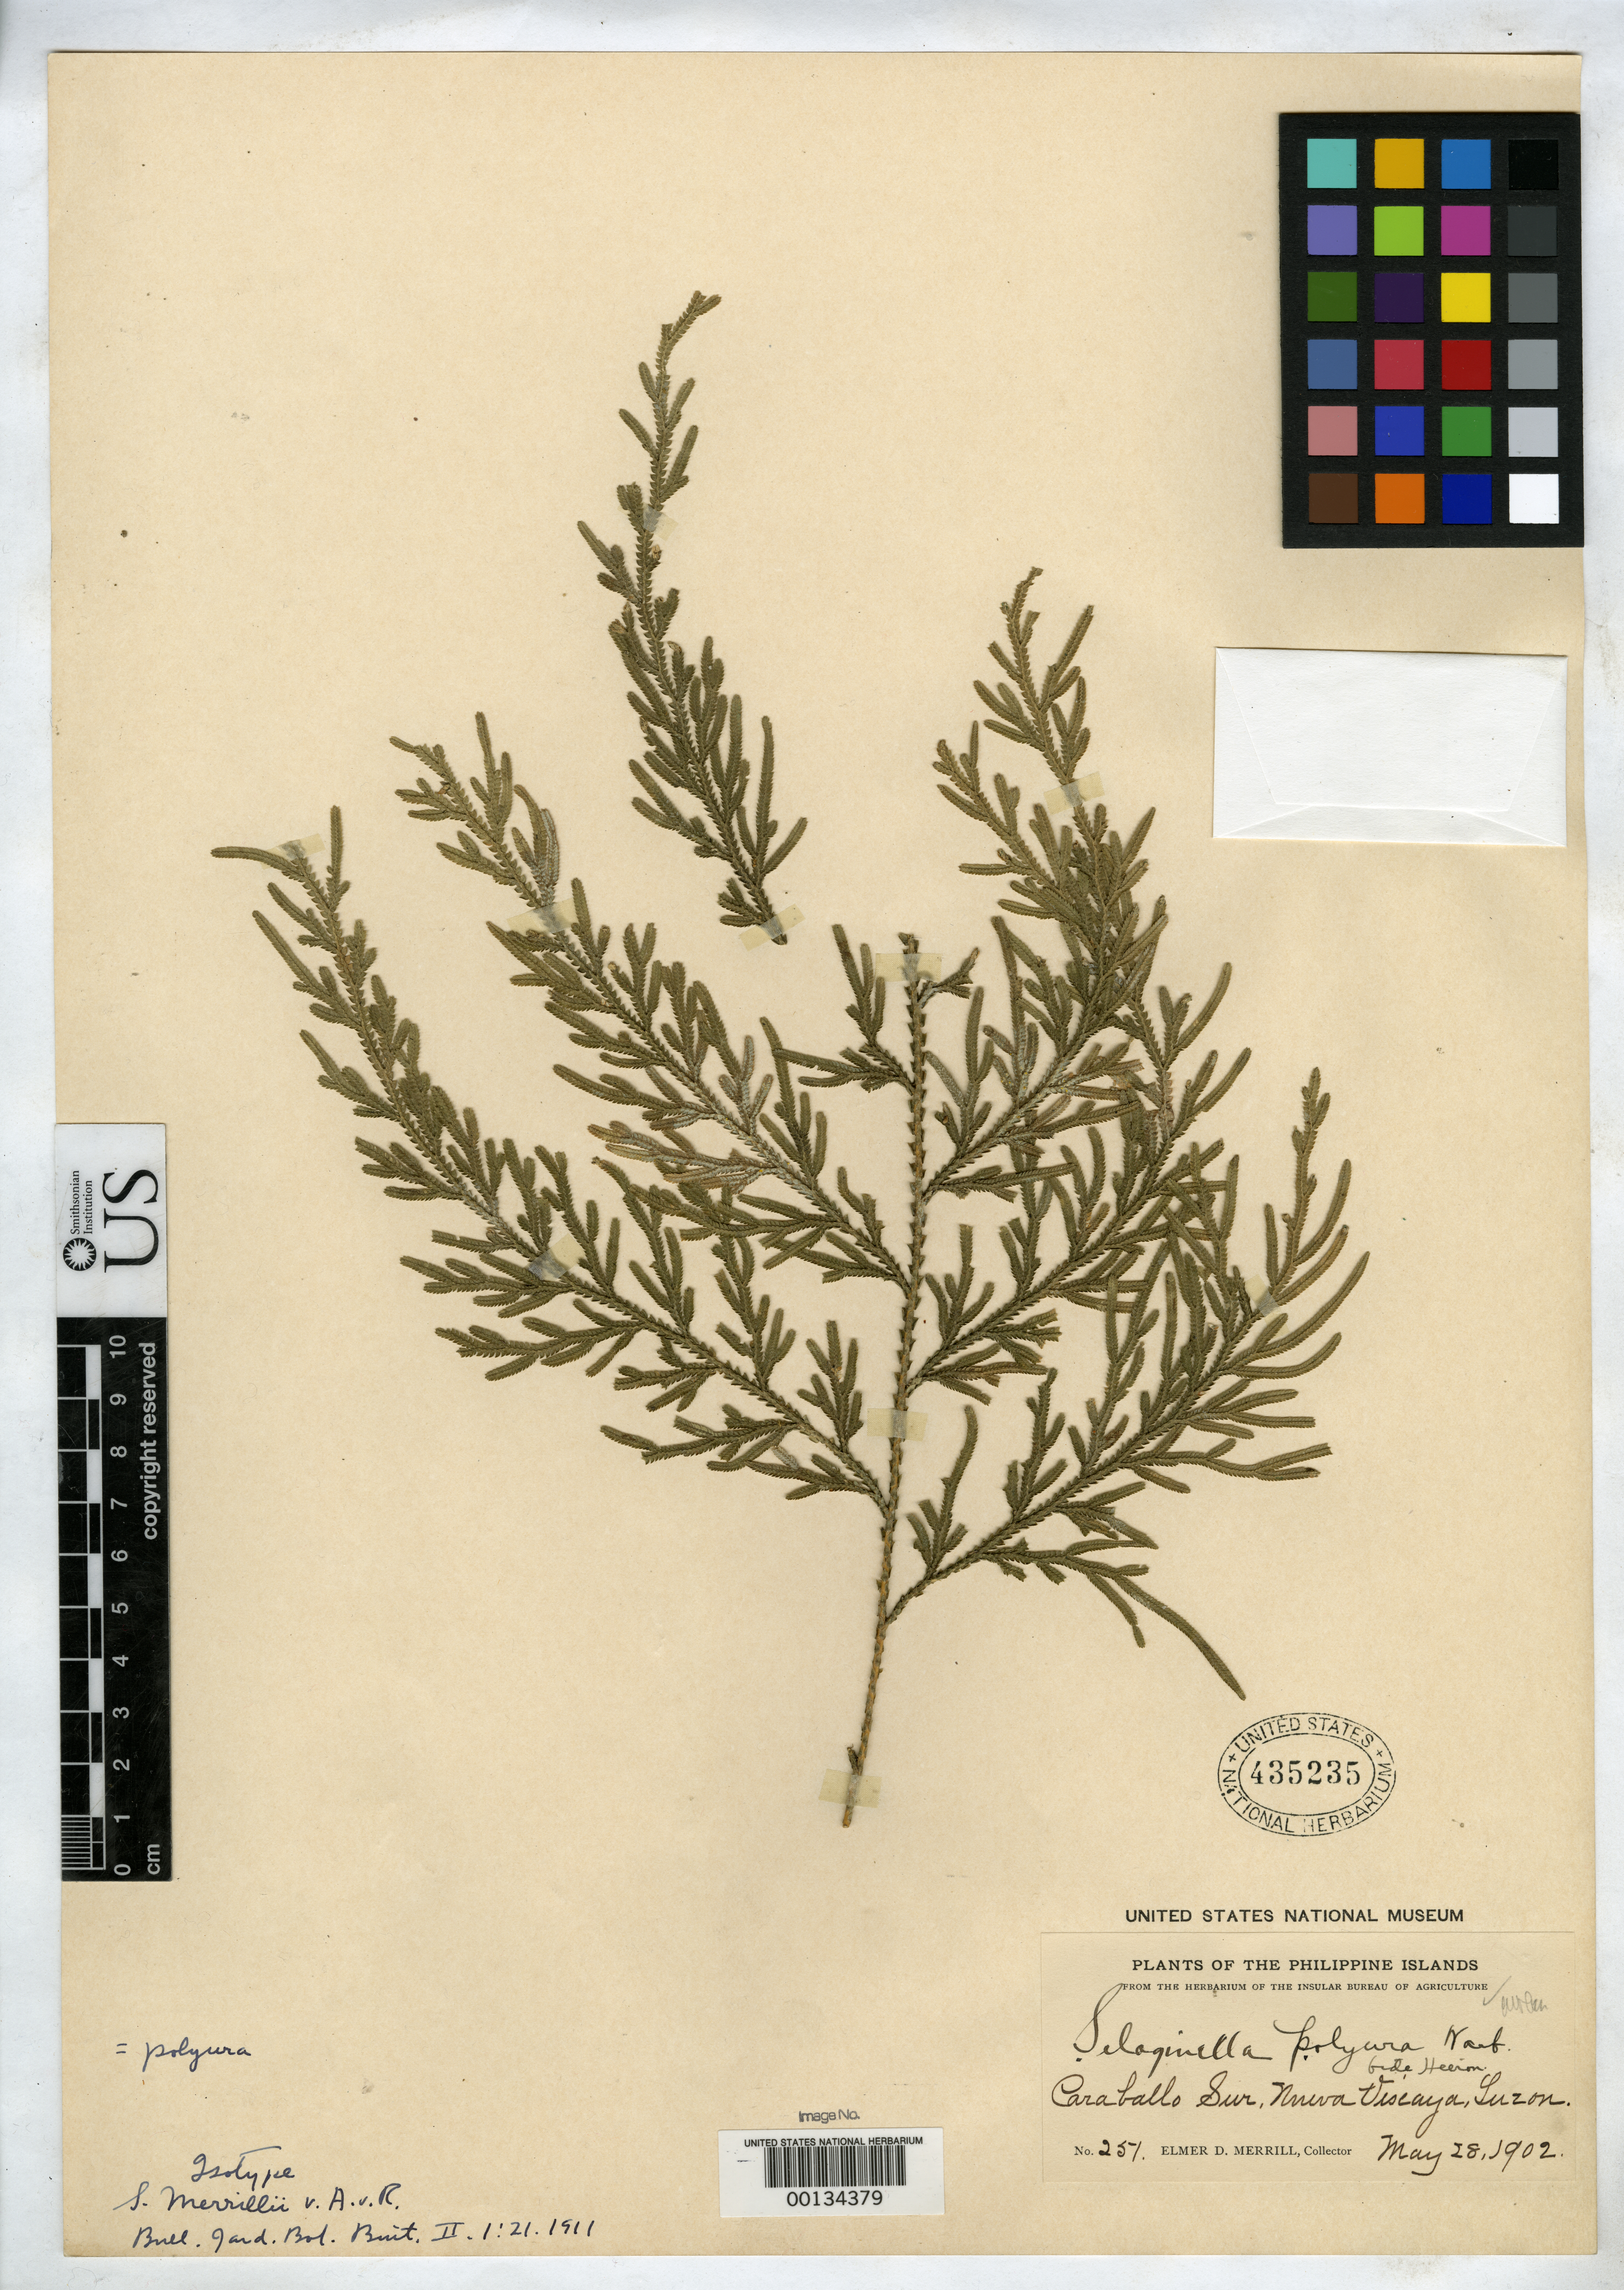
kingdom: Plantae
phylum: Tracheophyta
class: Lycopodiopsida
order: Selaginellales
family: Selaginellaceae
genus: Selaginella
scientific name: Selaginella merrillii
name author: Alderw.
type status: Type Collection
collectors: E. D. Merrill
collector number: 251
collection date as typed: May 1910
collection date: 1910-05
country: Philippines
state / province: Mimaropa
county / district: Romblon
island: Sibuyan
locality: Magallanes, Mt. Giting-Giting.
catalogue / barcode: US 435235